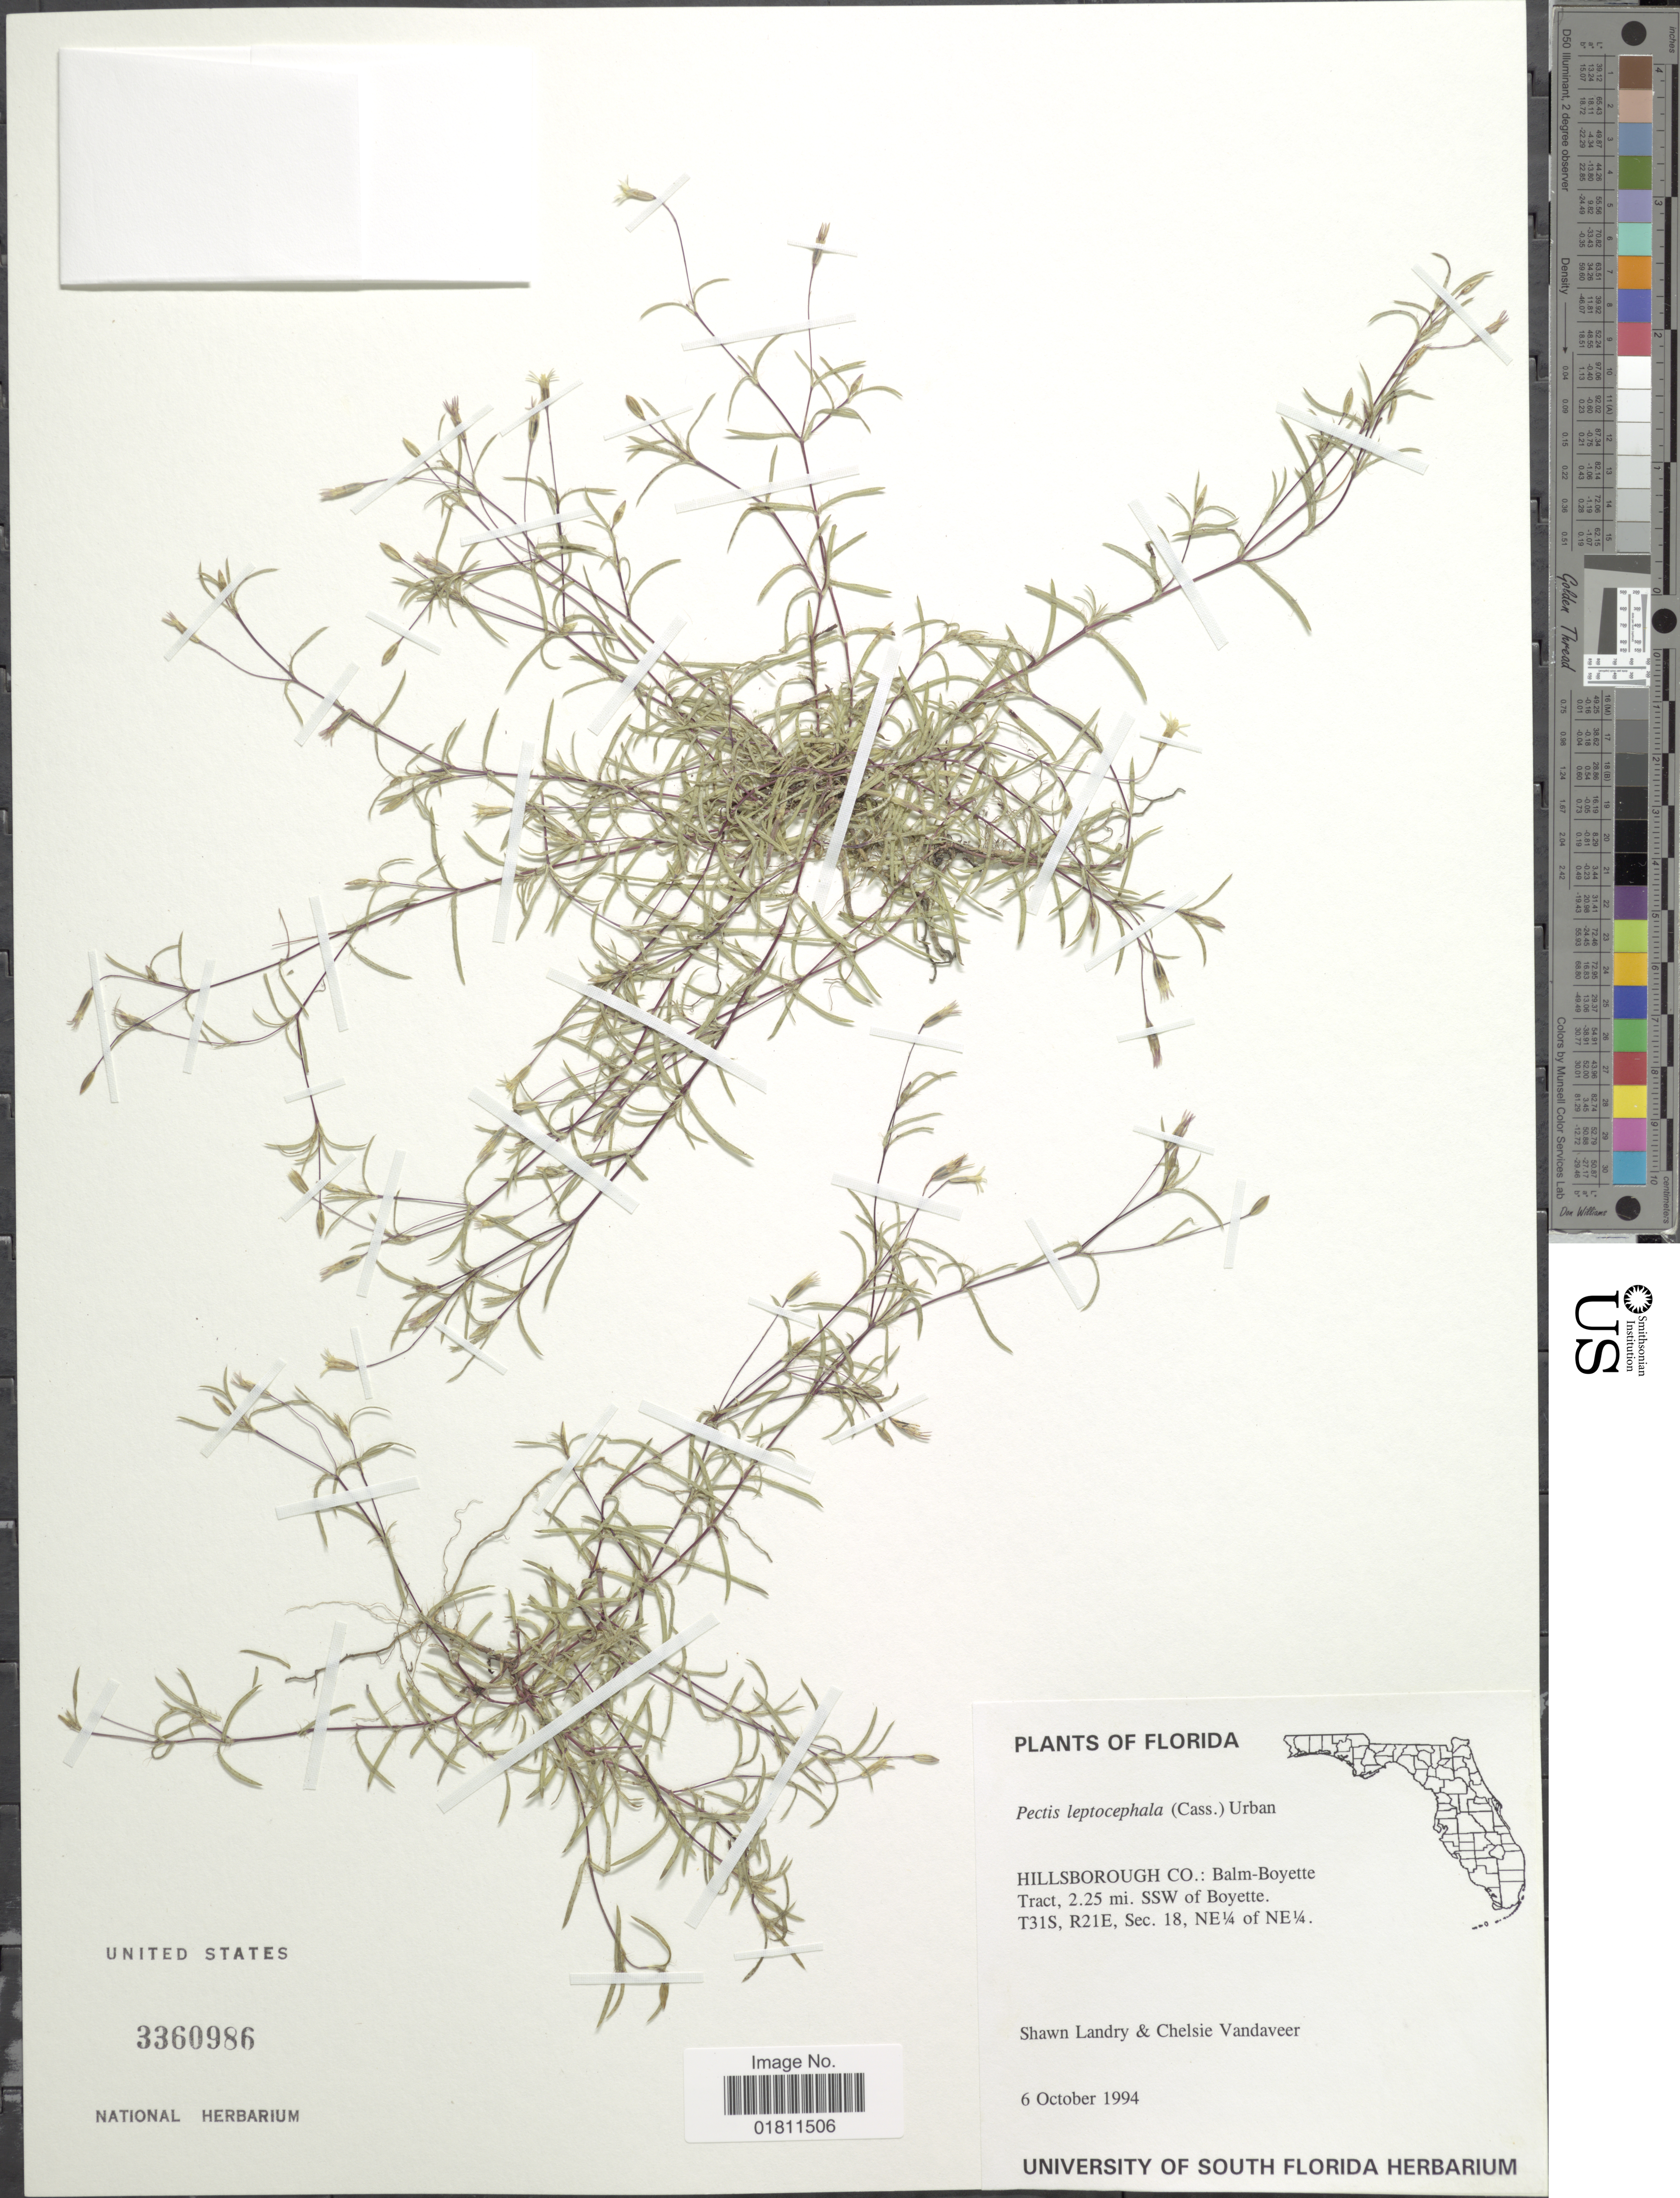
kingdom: Plantae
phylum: Tracheophyta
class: Magnoliopsida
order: Asterales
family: Asteraceae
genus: Pectis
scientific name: Pectis leptocephala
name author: (Cass.) Urb.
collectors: S. Landry & C. Vandaveer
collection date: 1994-10-06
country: United States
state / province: Florida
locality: Hillsborough Co.: balm-Boyette Tract, 2.25 mi. SSW of Boyette. T31S, R21E, Sec, 18, NE¼ of NE¼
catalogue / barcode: US 3360986